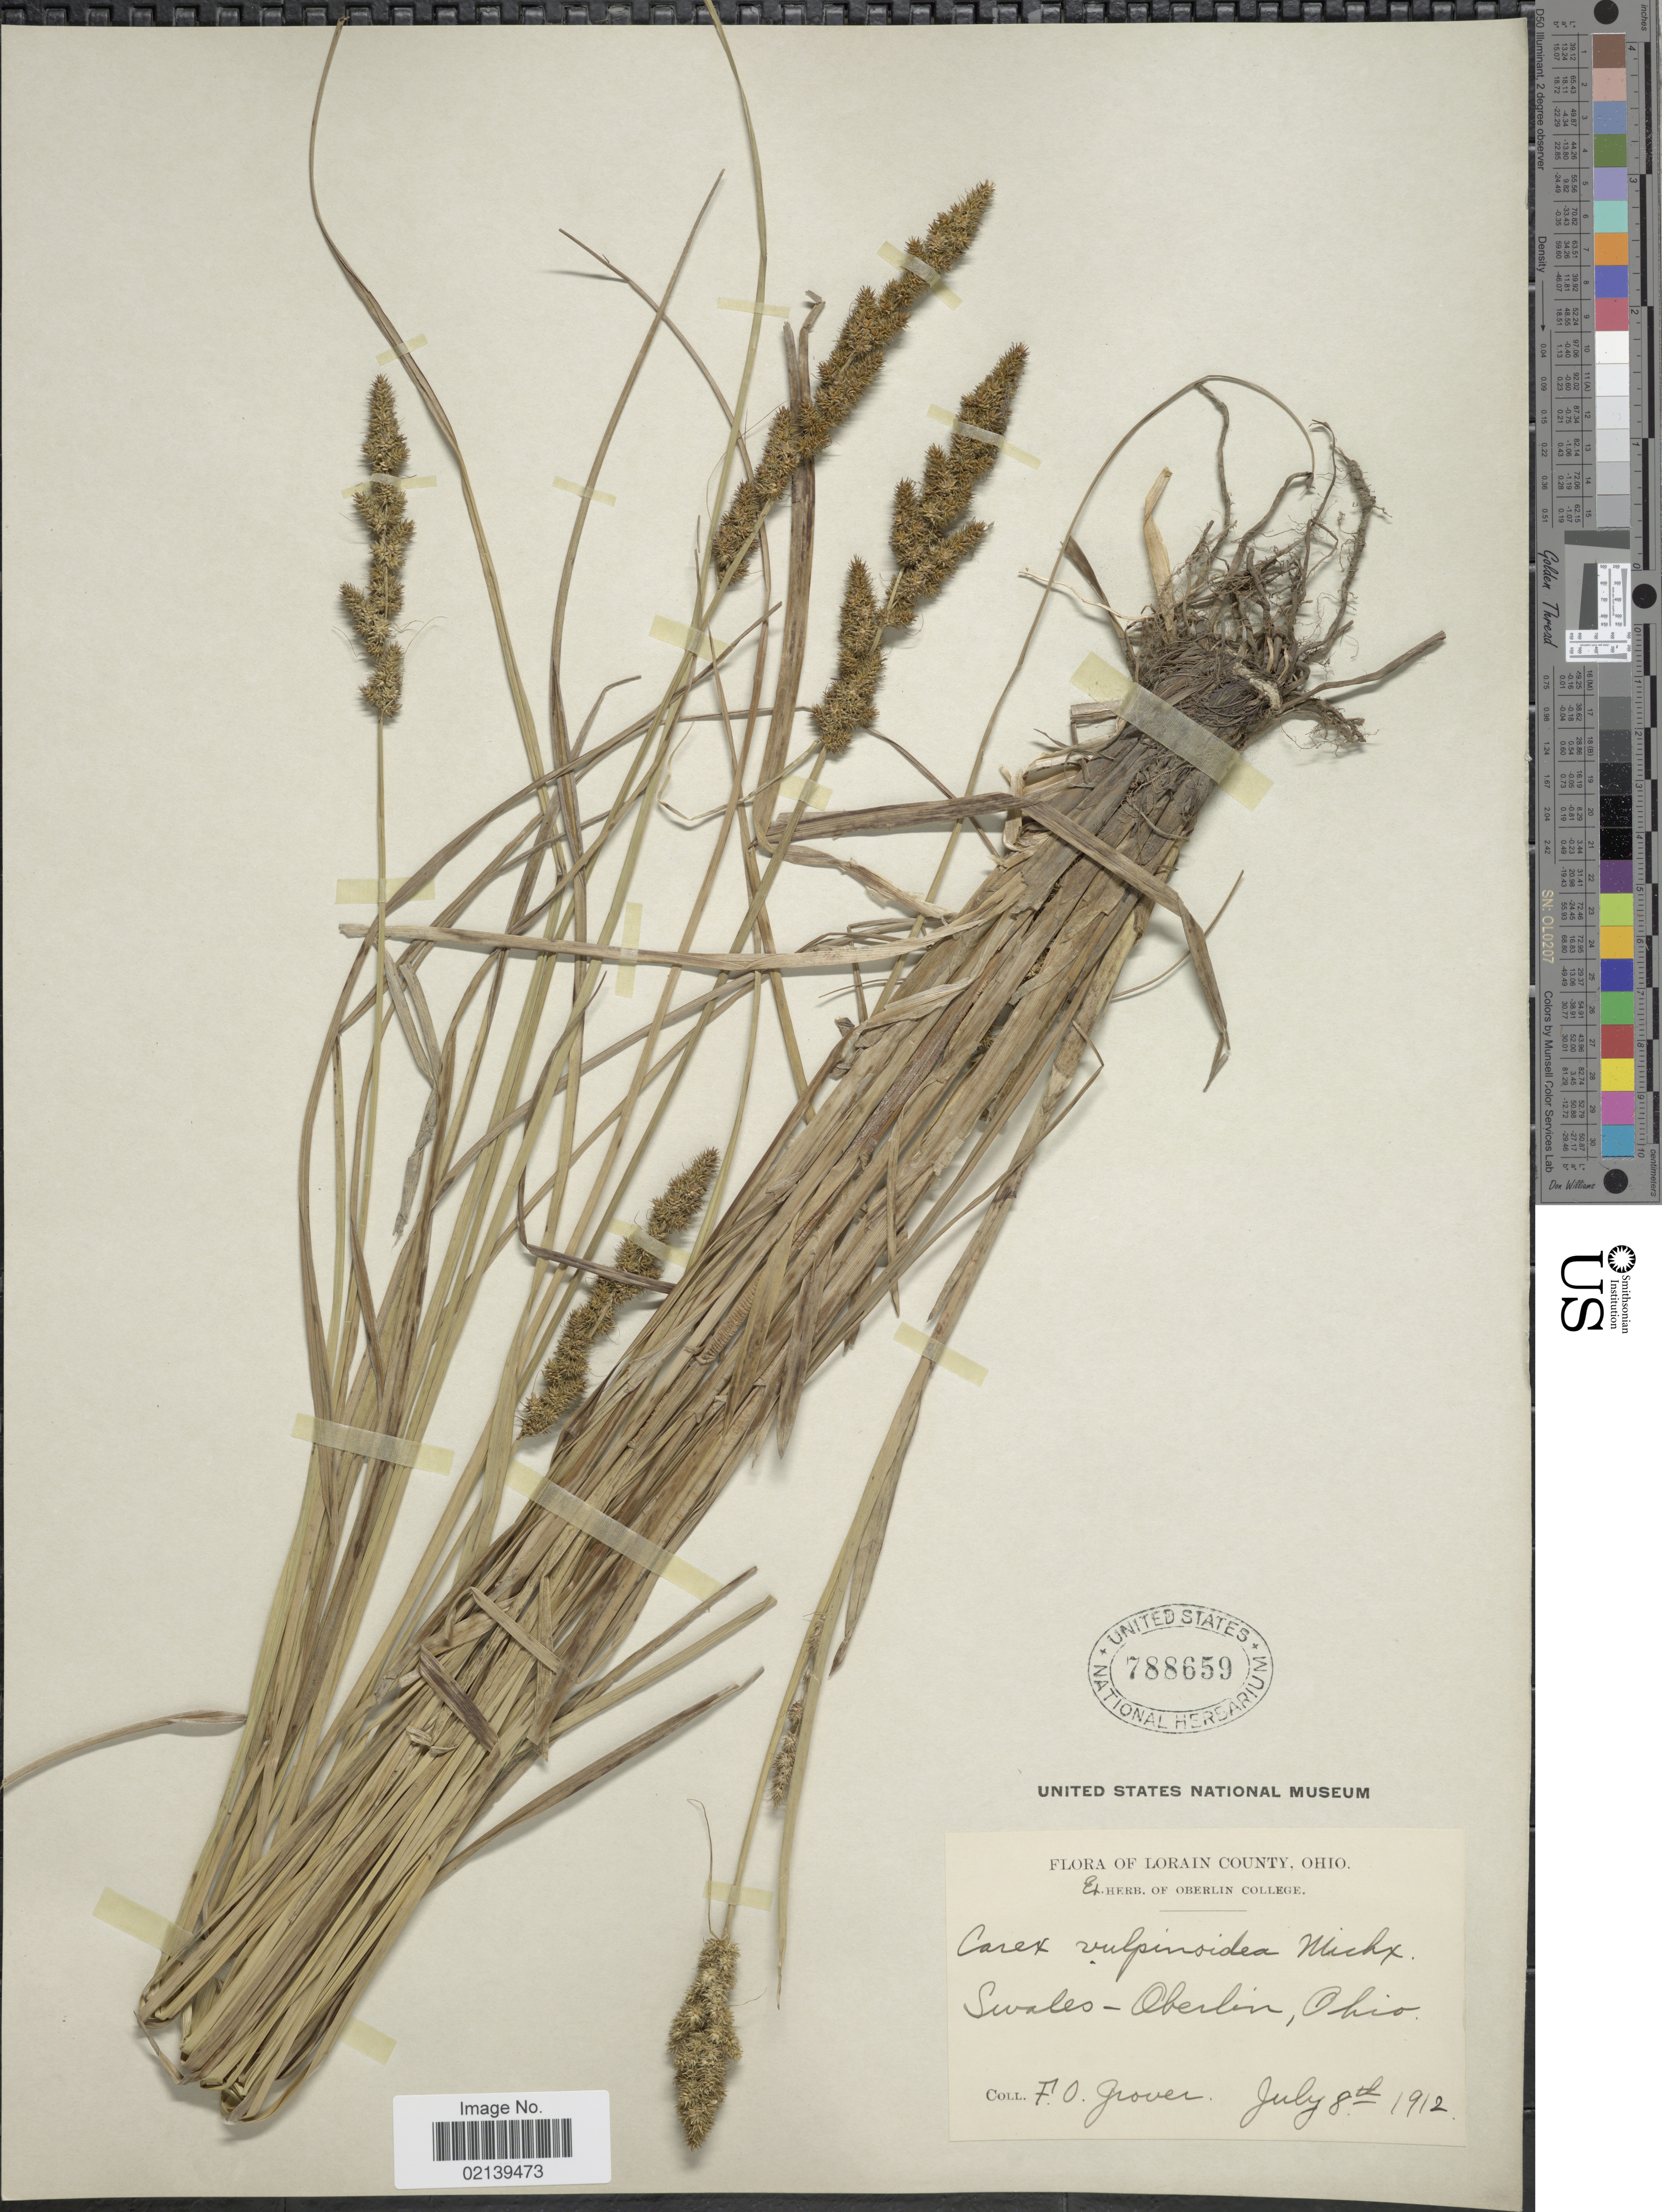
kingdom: Plantae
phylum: Tracheophyta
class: Liliopsida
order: Poales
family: Cyperaceae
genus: Carex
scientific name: Carex vulpinoidea Michx.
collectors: F. Grover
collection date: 1912-07-08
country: United States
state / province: Ohio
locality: Lorain County, Ohio, Swales, Oberlin, Ohio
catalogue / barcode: US 788659